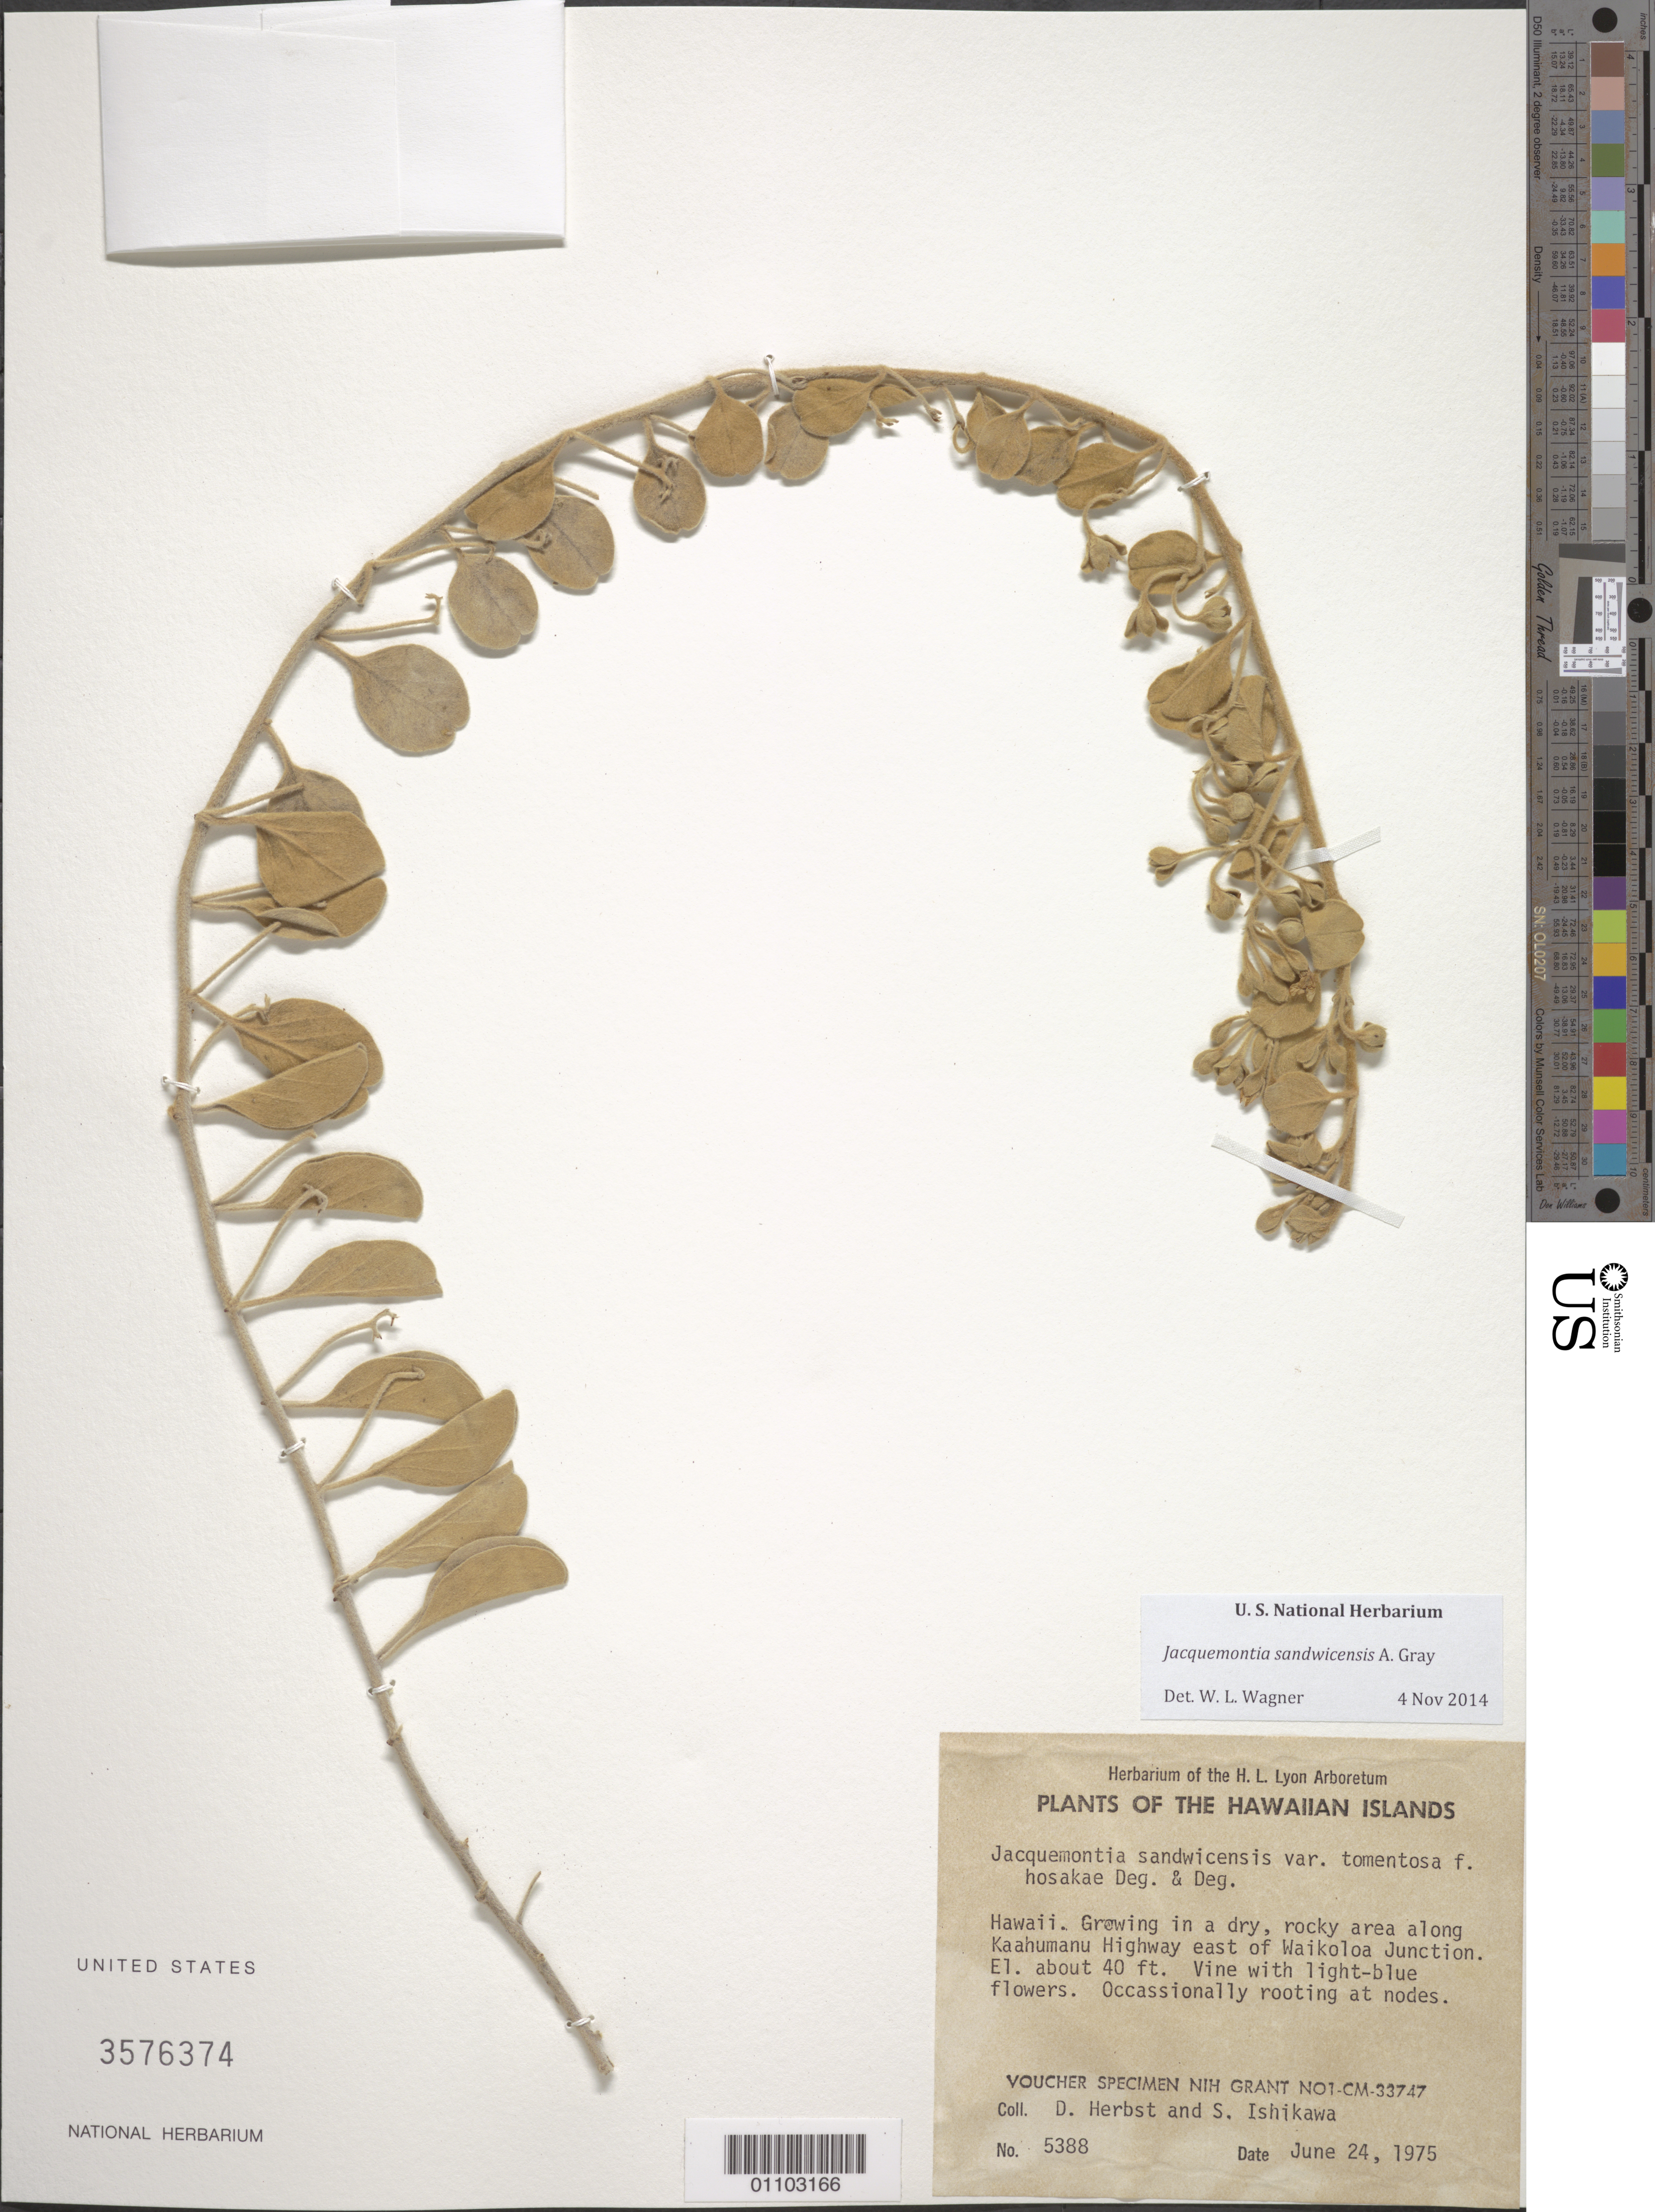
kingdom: Plantae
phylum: Tracheophyta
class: Magnoliopsida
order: Solanales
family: Convolvulaceae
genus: Jacquemontia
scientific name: Jacquemontia sandwicensis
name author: A. Gray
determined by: Wagner, W. L., (BOT), Smithsonian Institution - National Museum of Natural History (UNITED STATES)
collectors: D. R. Herbst & S. Ishikawa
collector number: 5388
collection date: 1975-06-24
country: United States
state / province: Hawaii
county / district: Hawaii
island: Hawaii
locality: along Kaahumanu Highway east of Waikoloa Junction.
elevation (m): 12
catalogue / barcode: US 3576374